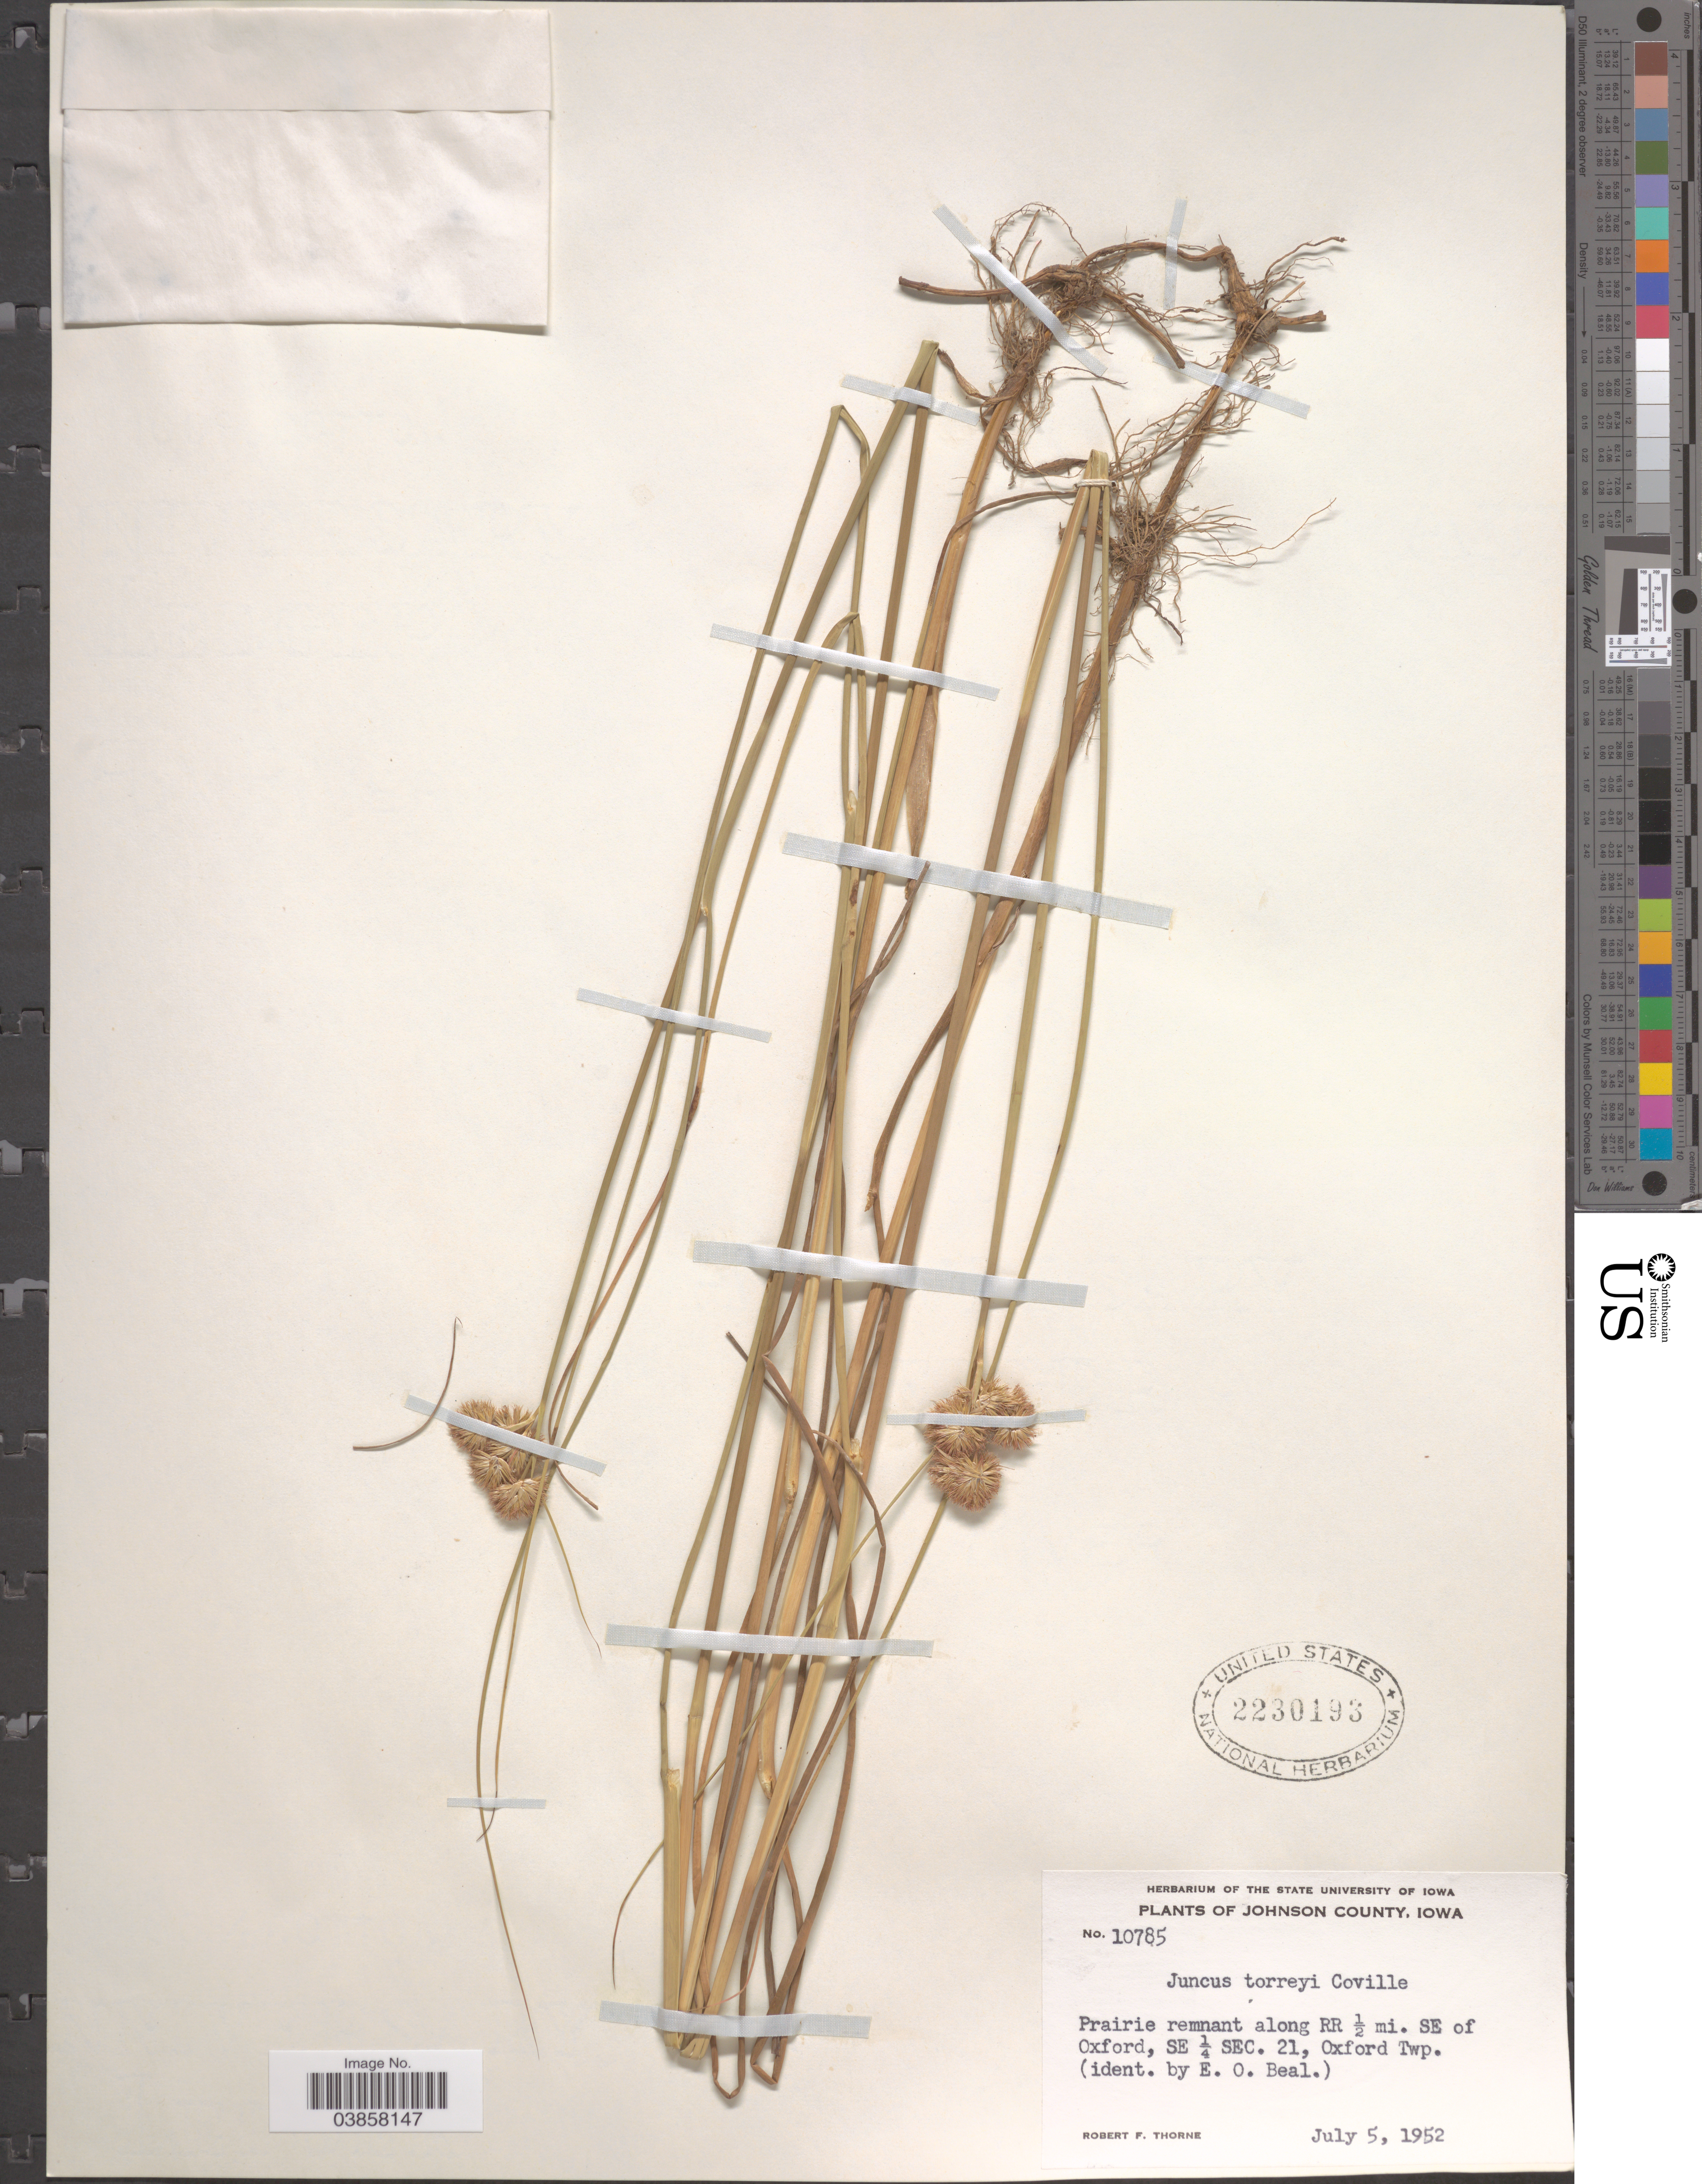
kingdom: Plantae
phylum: Tracheophyta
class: Liliopsida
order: Poales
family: Juncaceae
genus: Juncus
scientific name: Juncus torreyi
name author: Coville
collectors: R. F. Thorne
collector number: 10785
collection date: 1952-07-05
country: United States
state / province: Iowa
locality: Johnson County. Prairie remnant along RR ½ mi. SE of Oxford, SE ¼ Sec, 21, Oxford Twp.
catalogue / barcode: US 2230193